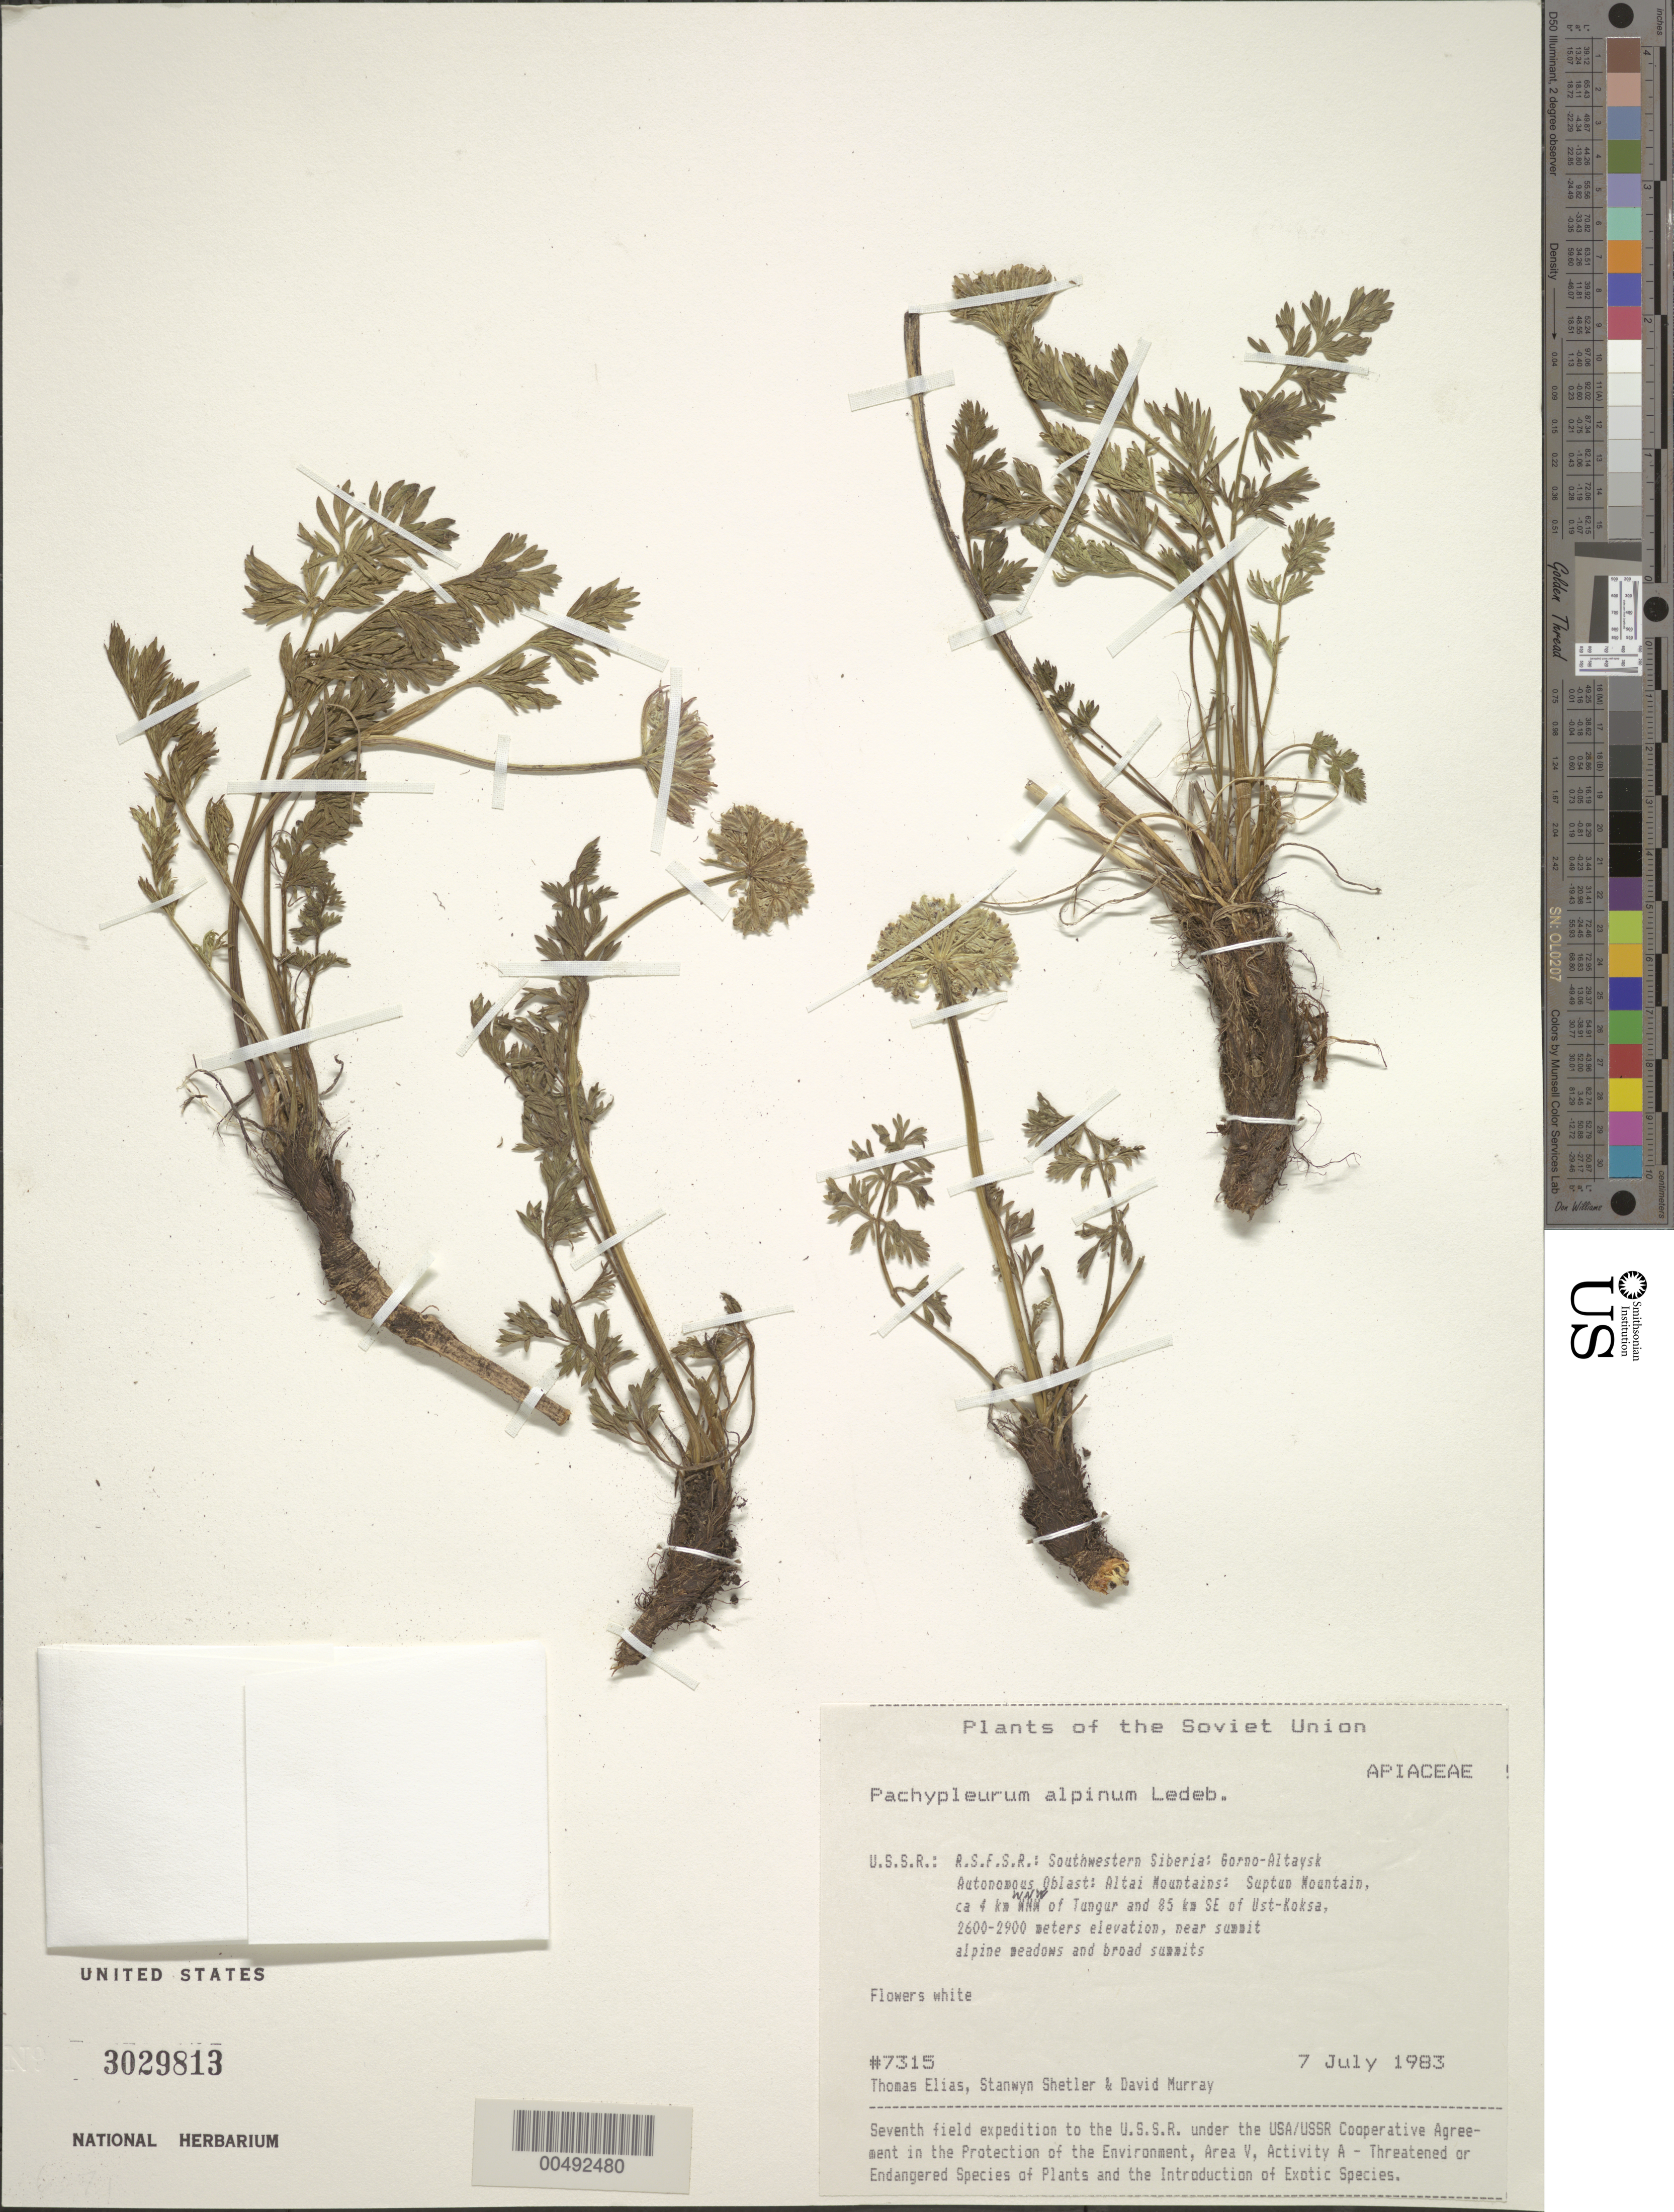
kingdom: Plantae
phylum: Tracheophyta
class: Magnoliopsida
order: Apiales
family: Apiaceae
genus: Pachypleurum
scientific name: Pachypleurum alpinum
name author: Ledeb.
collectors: T. Elias, S. Shetler & D. F. Murray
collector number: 7315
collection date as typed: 07 Jul 1983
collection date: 1983-07-07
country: Russian Federation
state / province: Altai Republic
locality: Altai Mountains, Suptun Mountain, ca. 4 km WNW of Tungur and 85 km SE of Ust-Koksa, near summit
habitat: alpine meadows and broad summits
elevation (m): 2600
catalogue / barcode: US 3029813